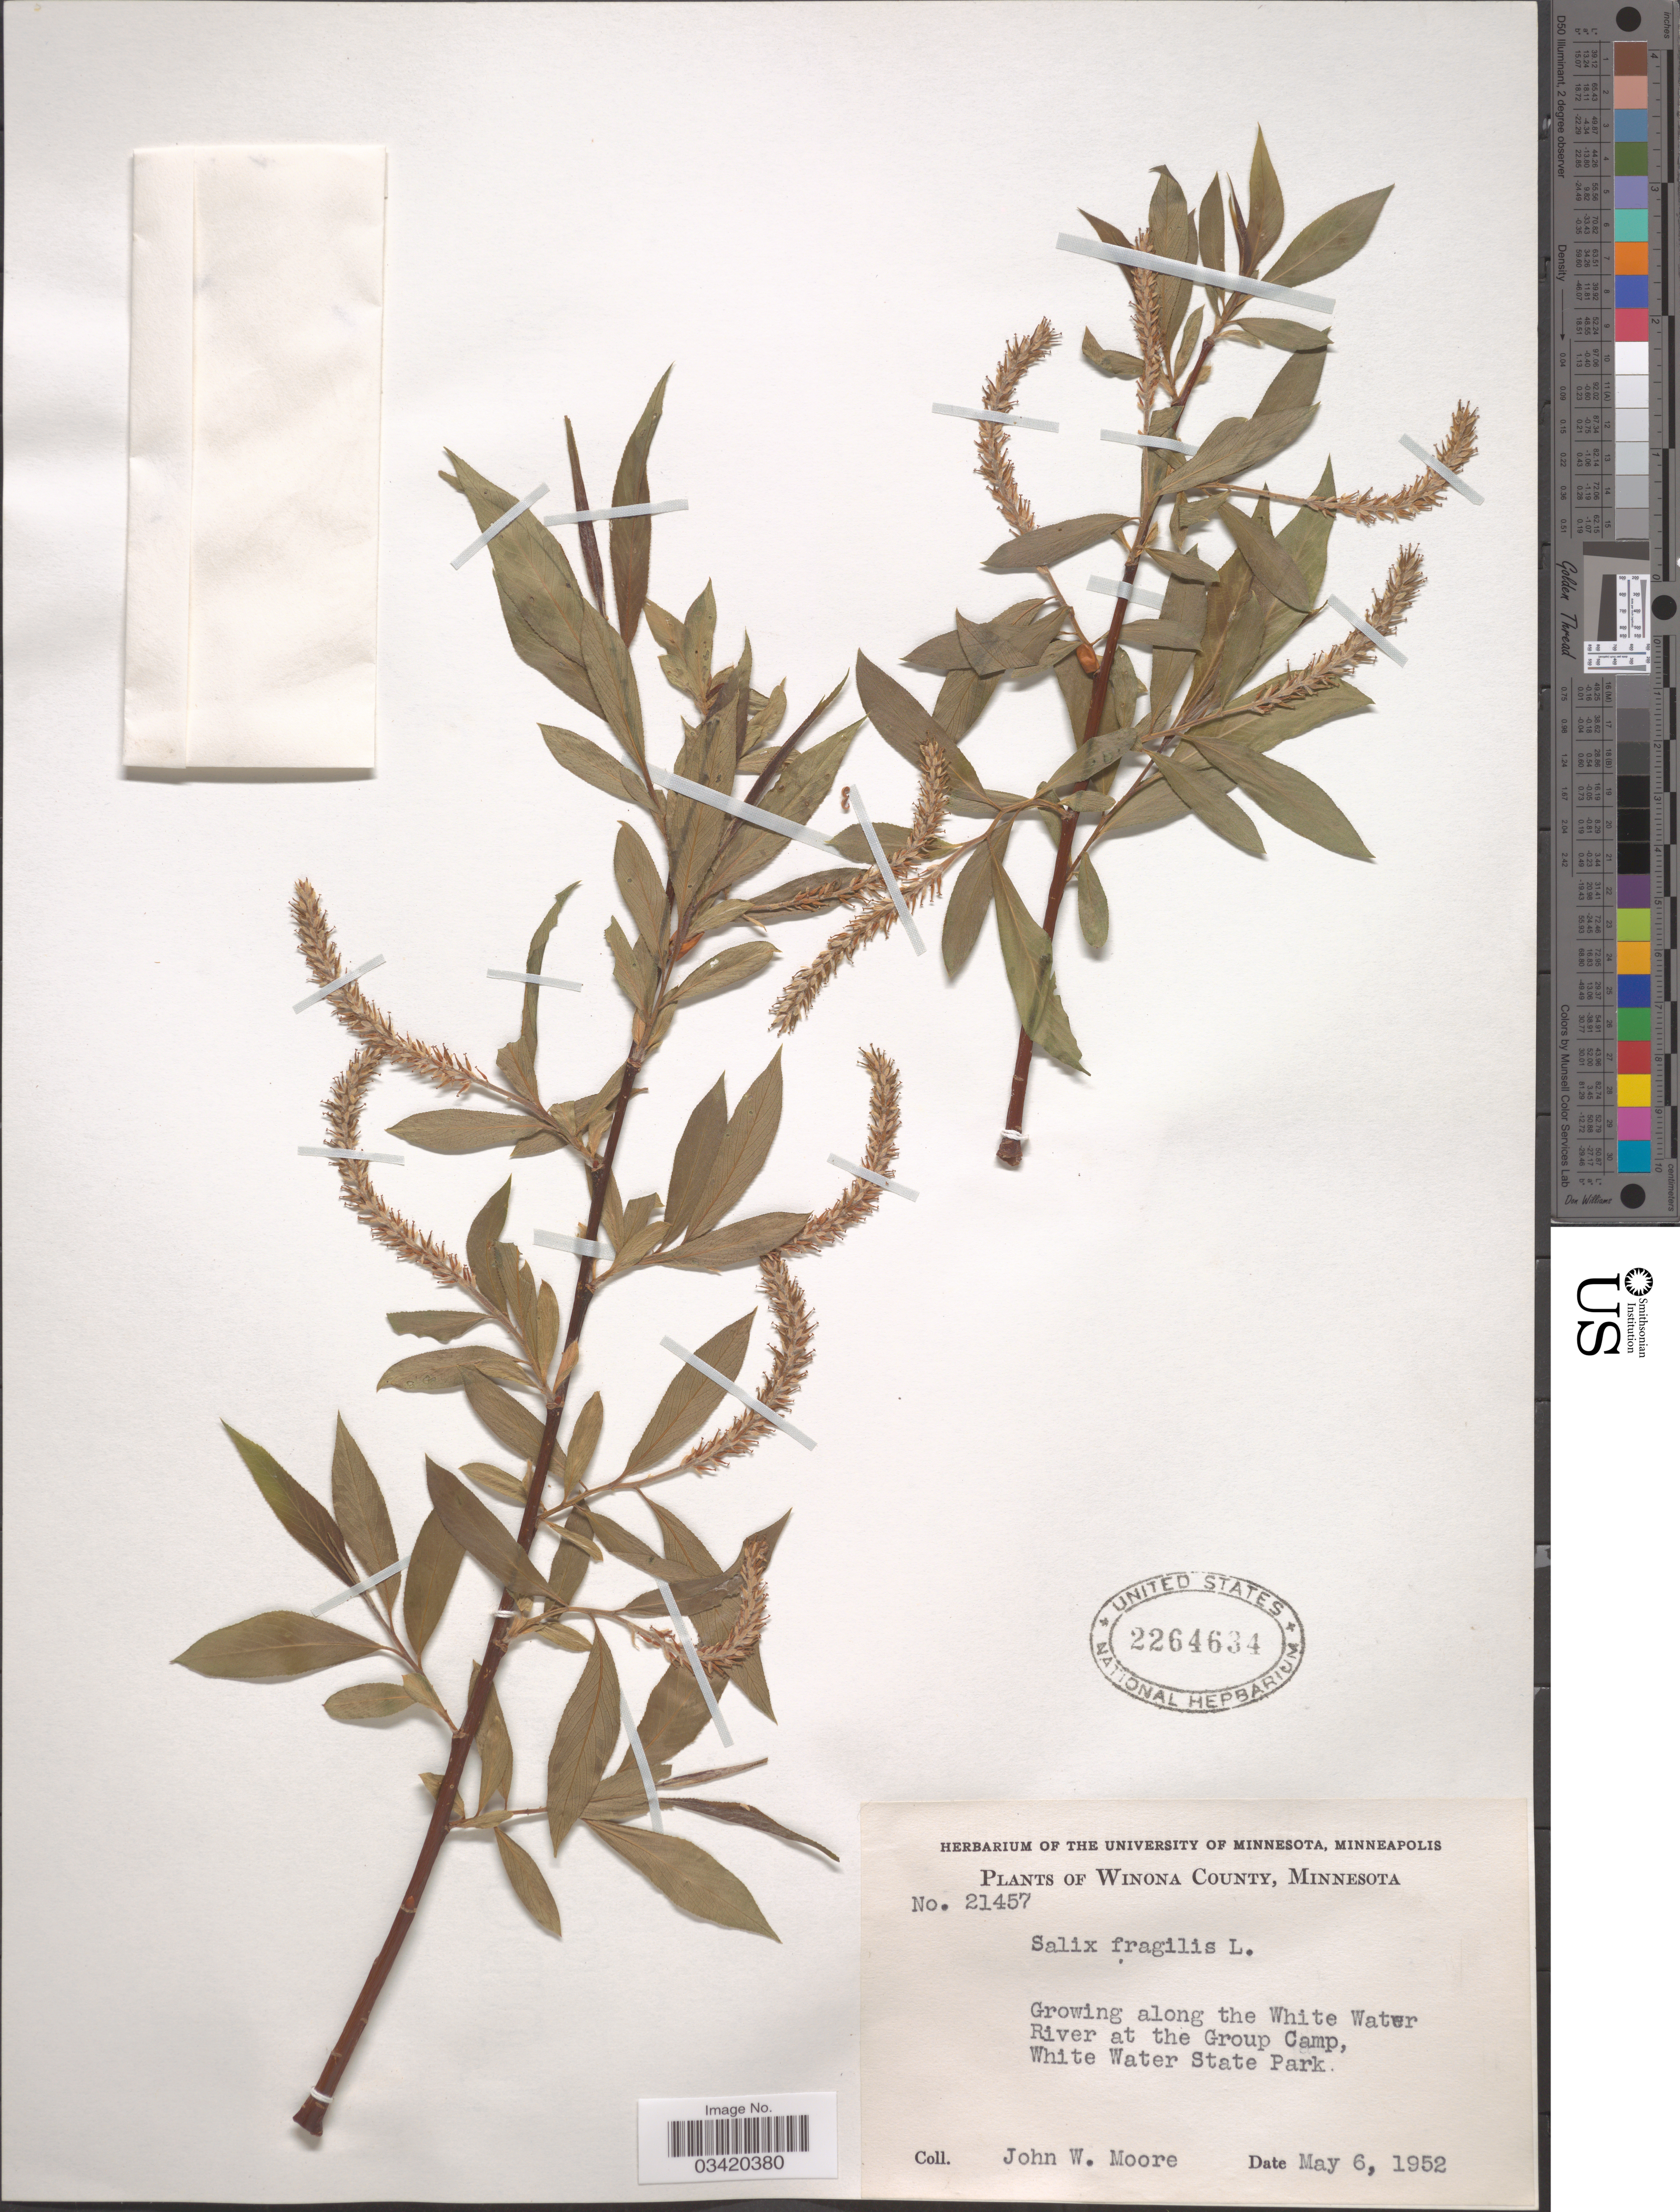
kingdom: Plantae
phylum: Tracheophyta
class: Magnoliopsida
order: Malpighiales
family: Salicaceae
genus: Salix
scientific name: Salix fragilis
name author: L.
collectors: J. Moore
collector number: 21457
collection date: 1952-05-06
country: United States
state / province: Minnesota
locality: Winona County. Along the White Water River at the Group Camp, White Water State Park.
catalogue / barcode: US 2264634